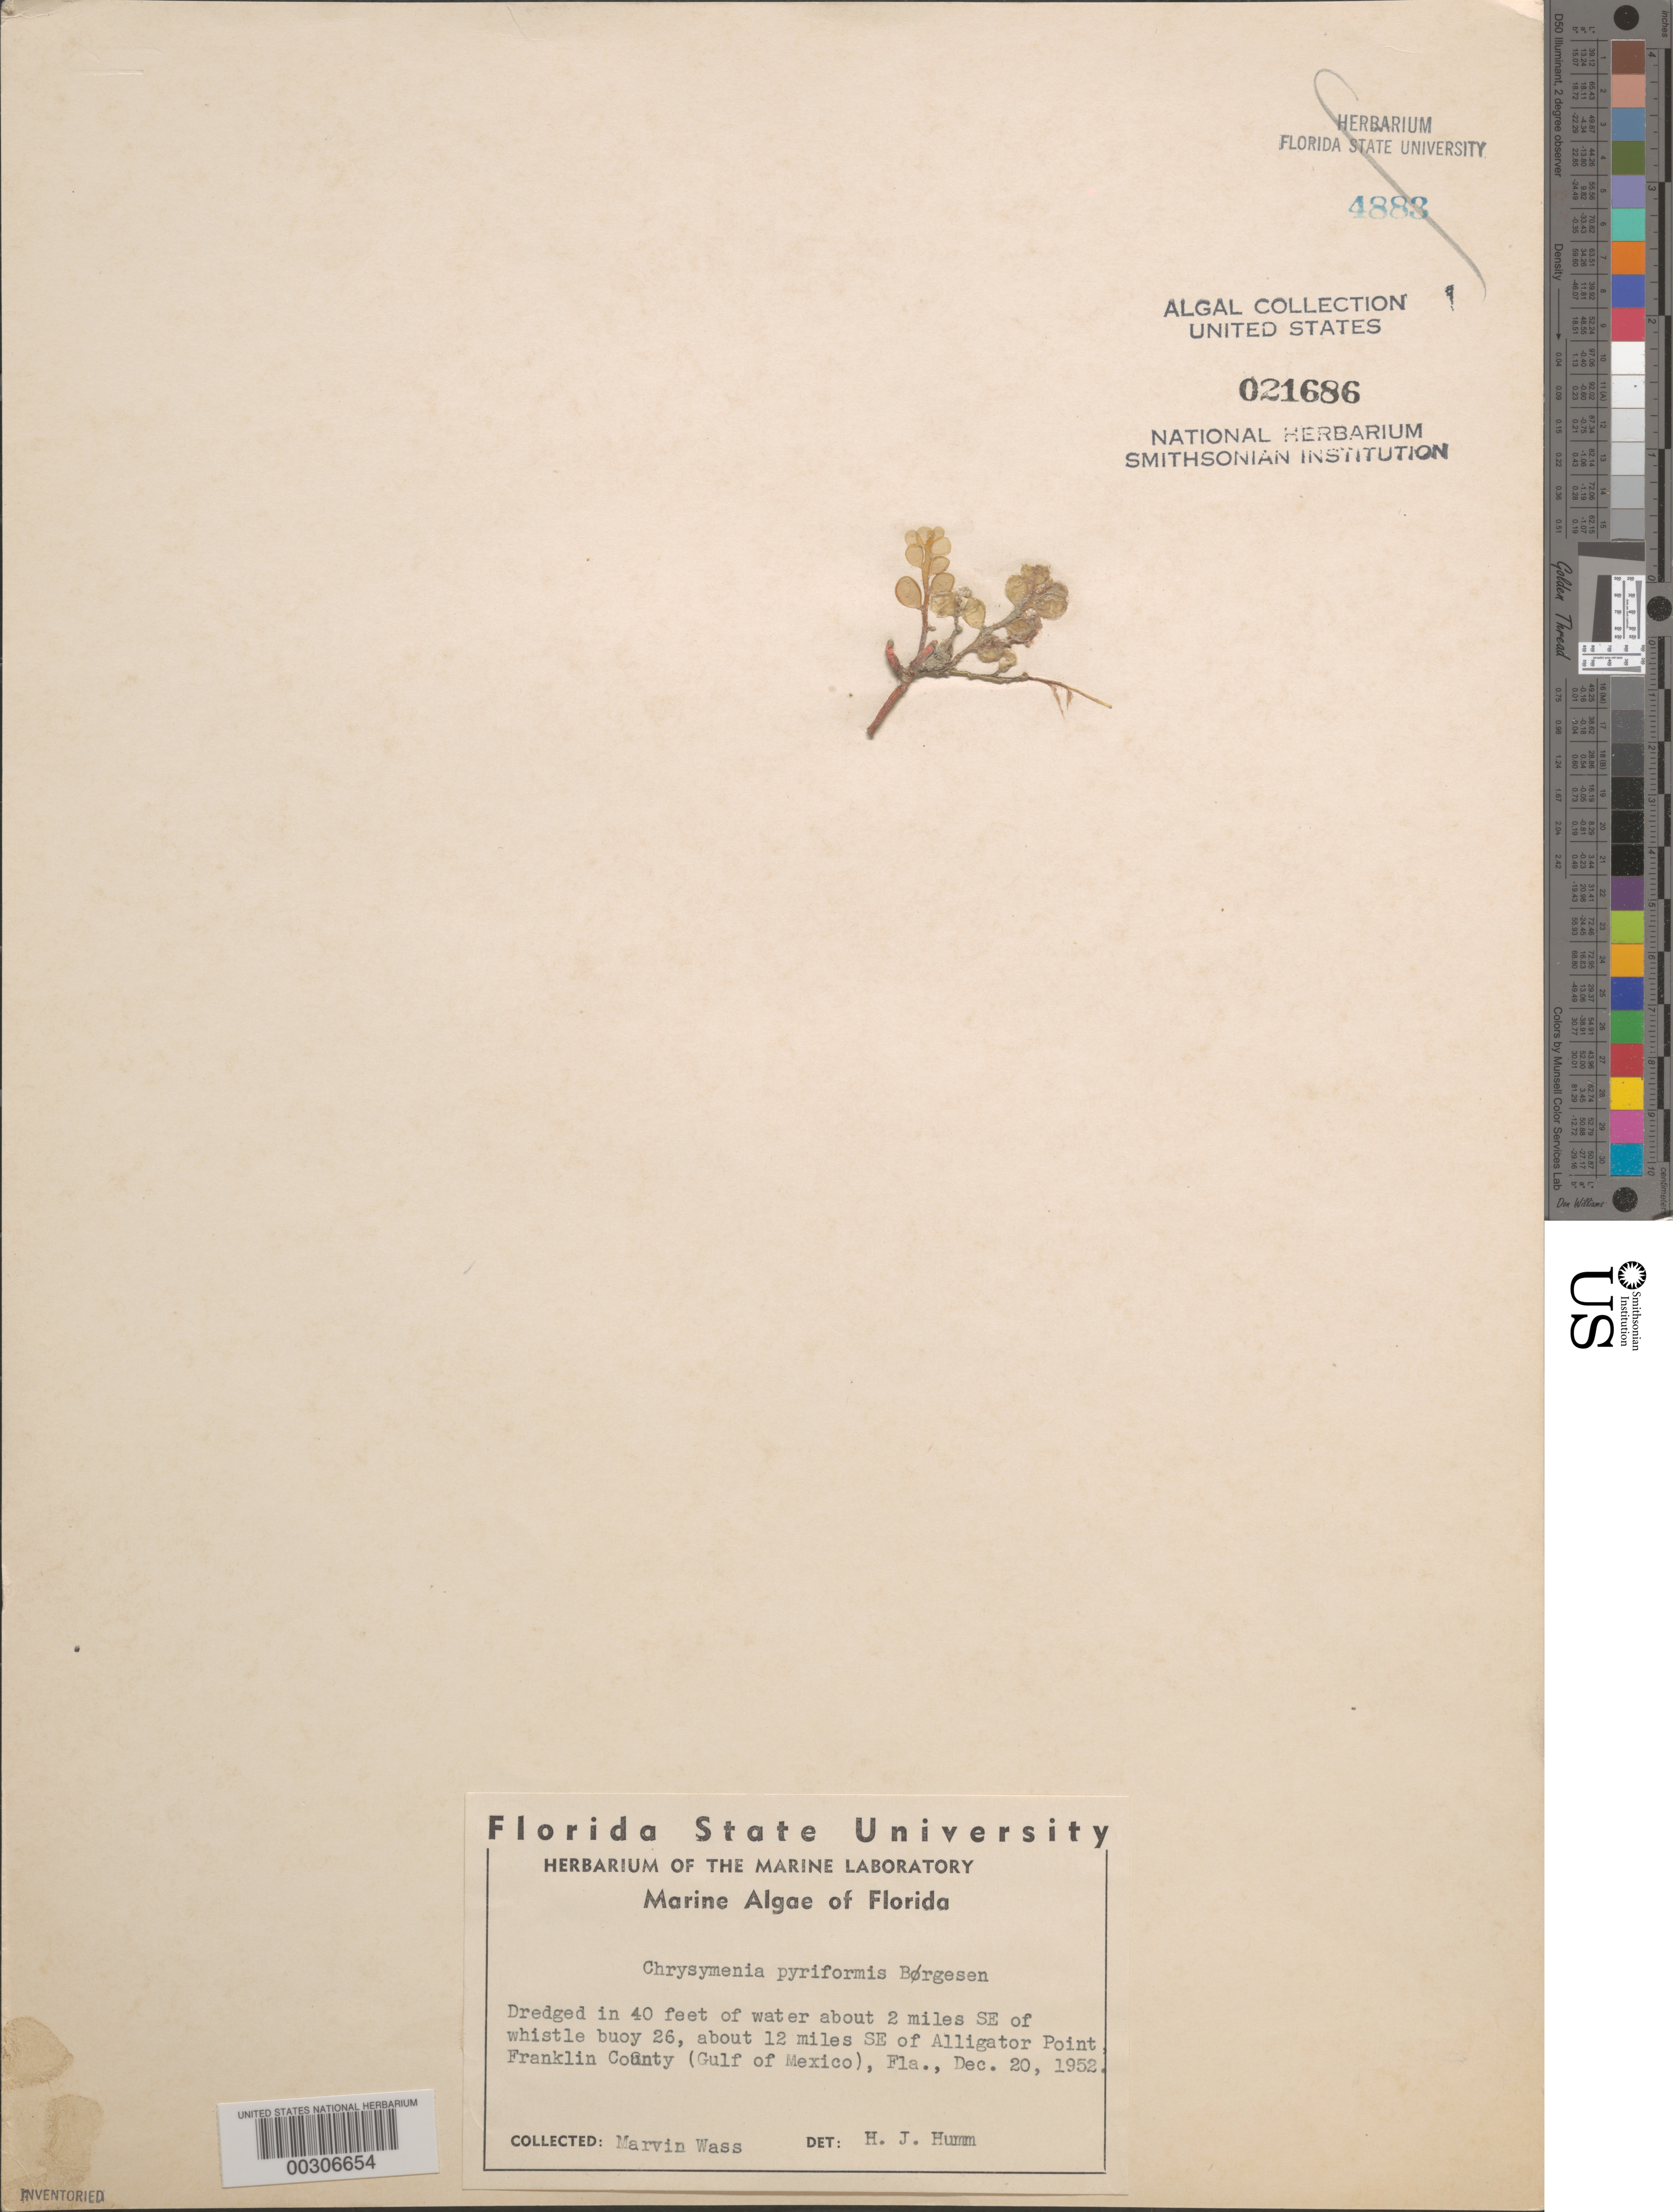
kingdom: Plantae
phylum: Rhodophyta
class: Florideophyceae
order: Rhodymeniales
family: Rhodymeniaceae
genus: Botryocladia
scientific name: Botryocladia pyriformis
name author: (Børgesen) Kylin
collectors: M. Wass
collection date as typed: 20 Dec 1952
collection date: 1952-12-20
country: United States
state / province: Florida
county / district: Franklin County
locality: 2 miles southeast of whistle buoy, 12 miles southeast of Alligator Point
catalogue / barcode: US 21686